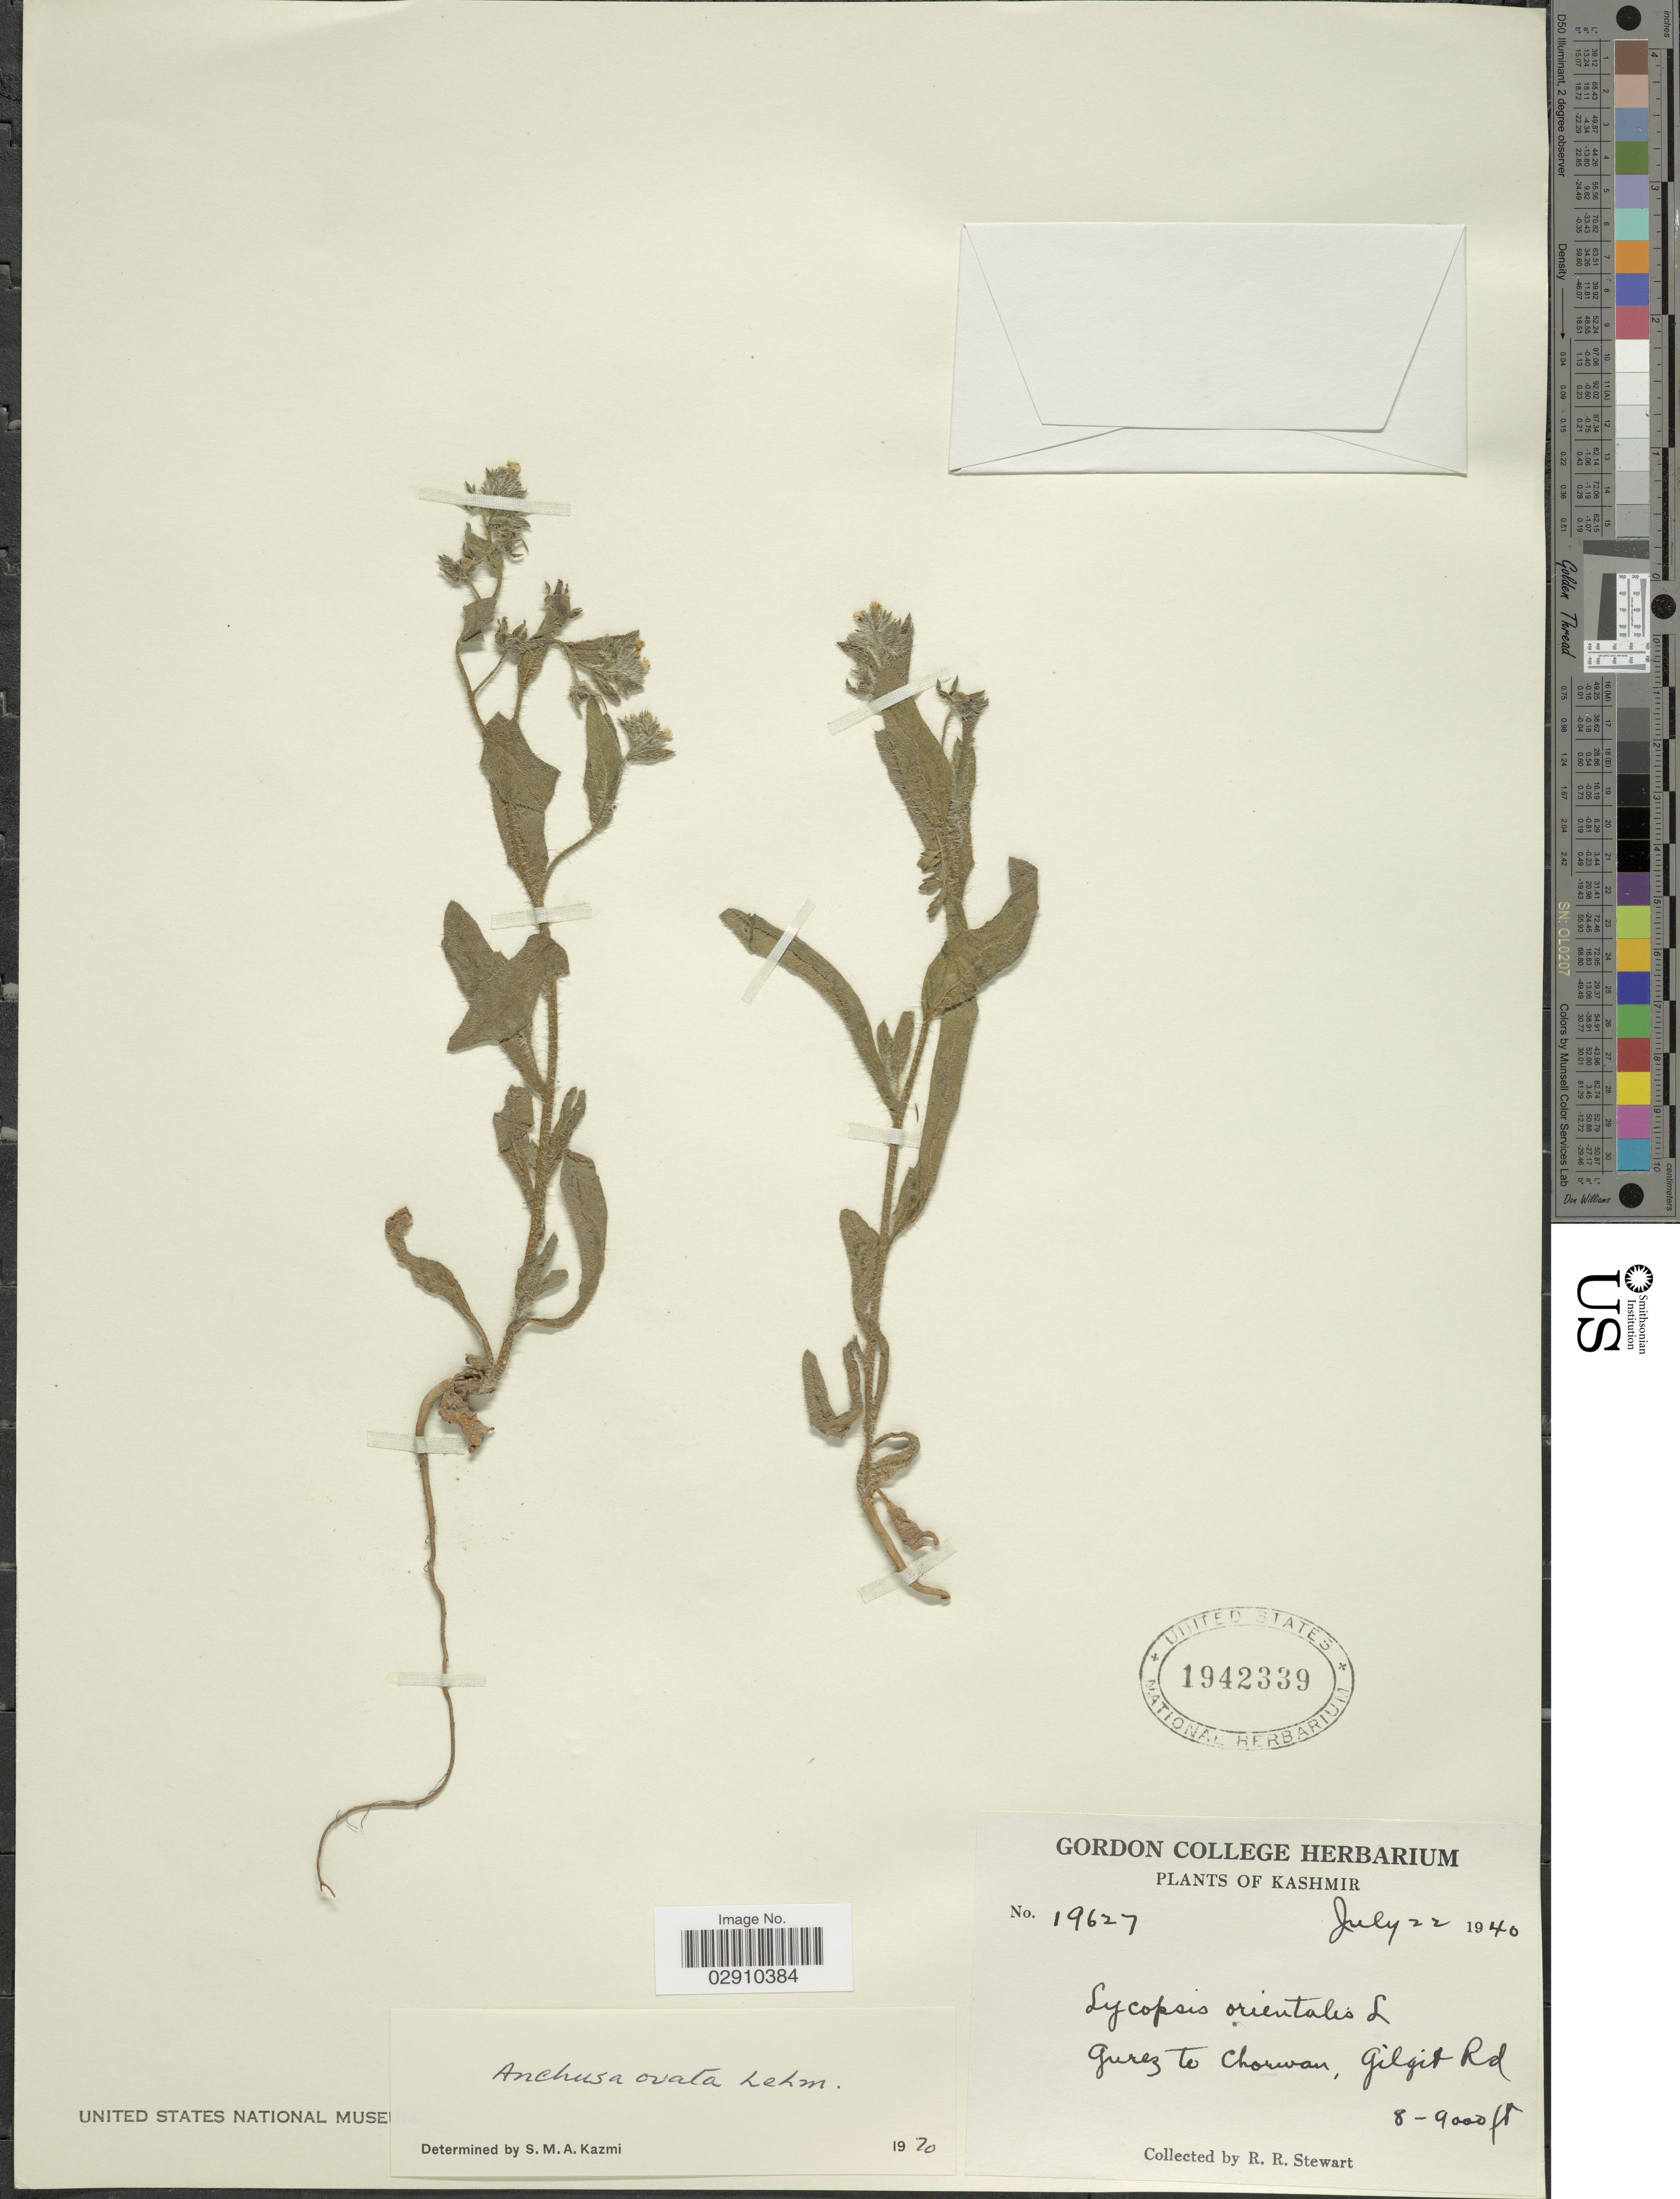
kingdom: Plantae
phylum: Tracheophyta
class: Magnoliopsida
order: Boraginales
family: Boraginaceae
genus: Anchusa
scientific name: Anchusa ovata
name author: Lehm.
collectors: R. Stewart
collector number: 19627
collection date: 1940-07-22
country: Pakistan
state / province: Gilgit-Baltistan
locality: Kashmir. Gurez to Chorwan, Gilgit Rd.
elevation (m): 2438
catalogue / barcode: US 1942339